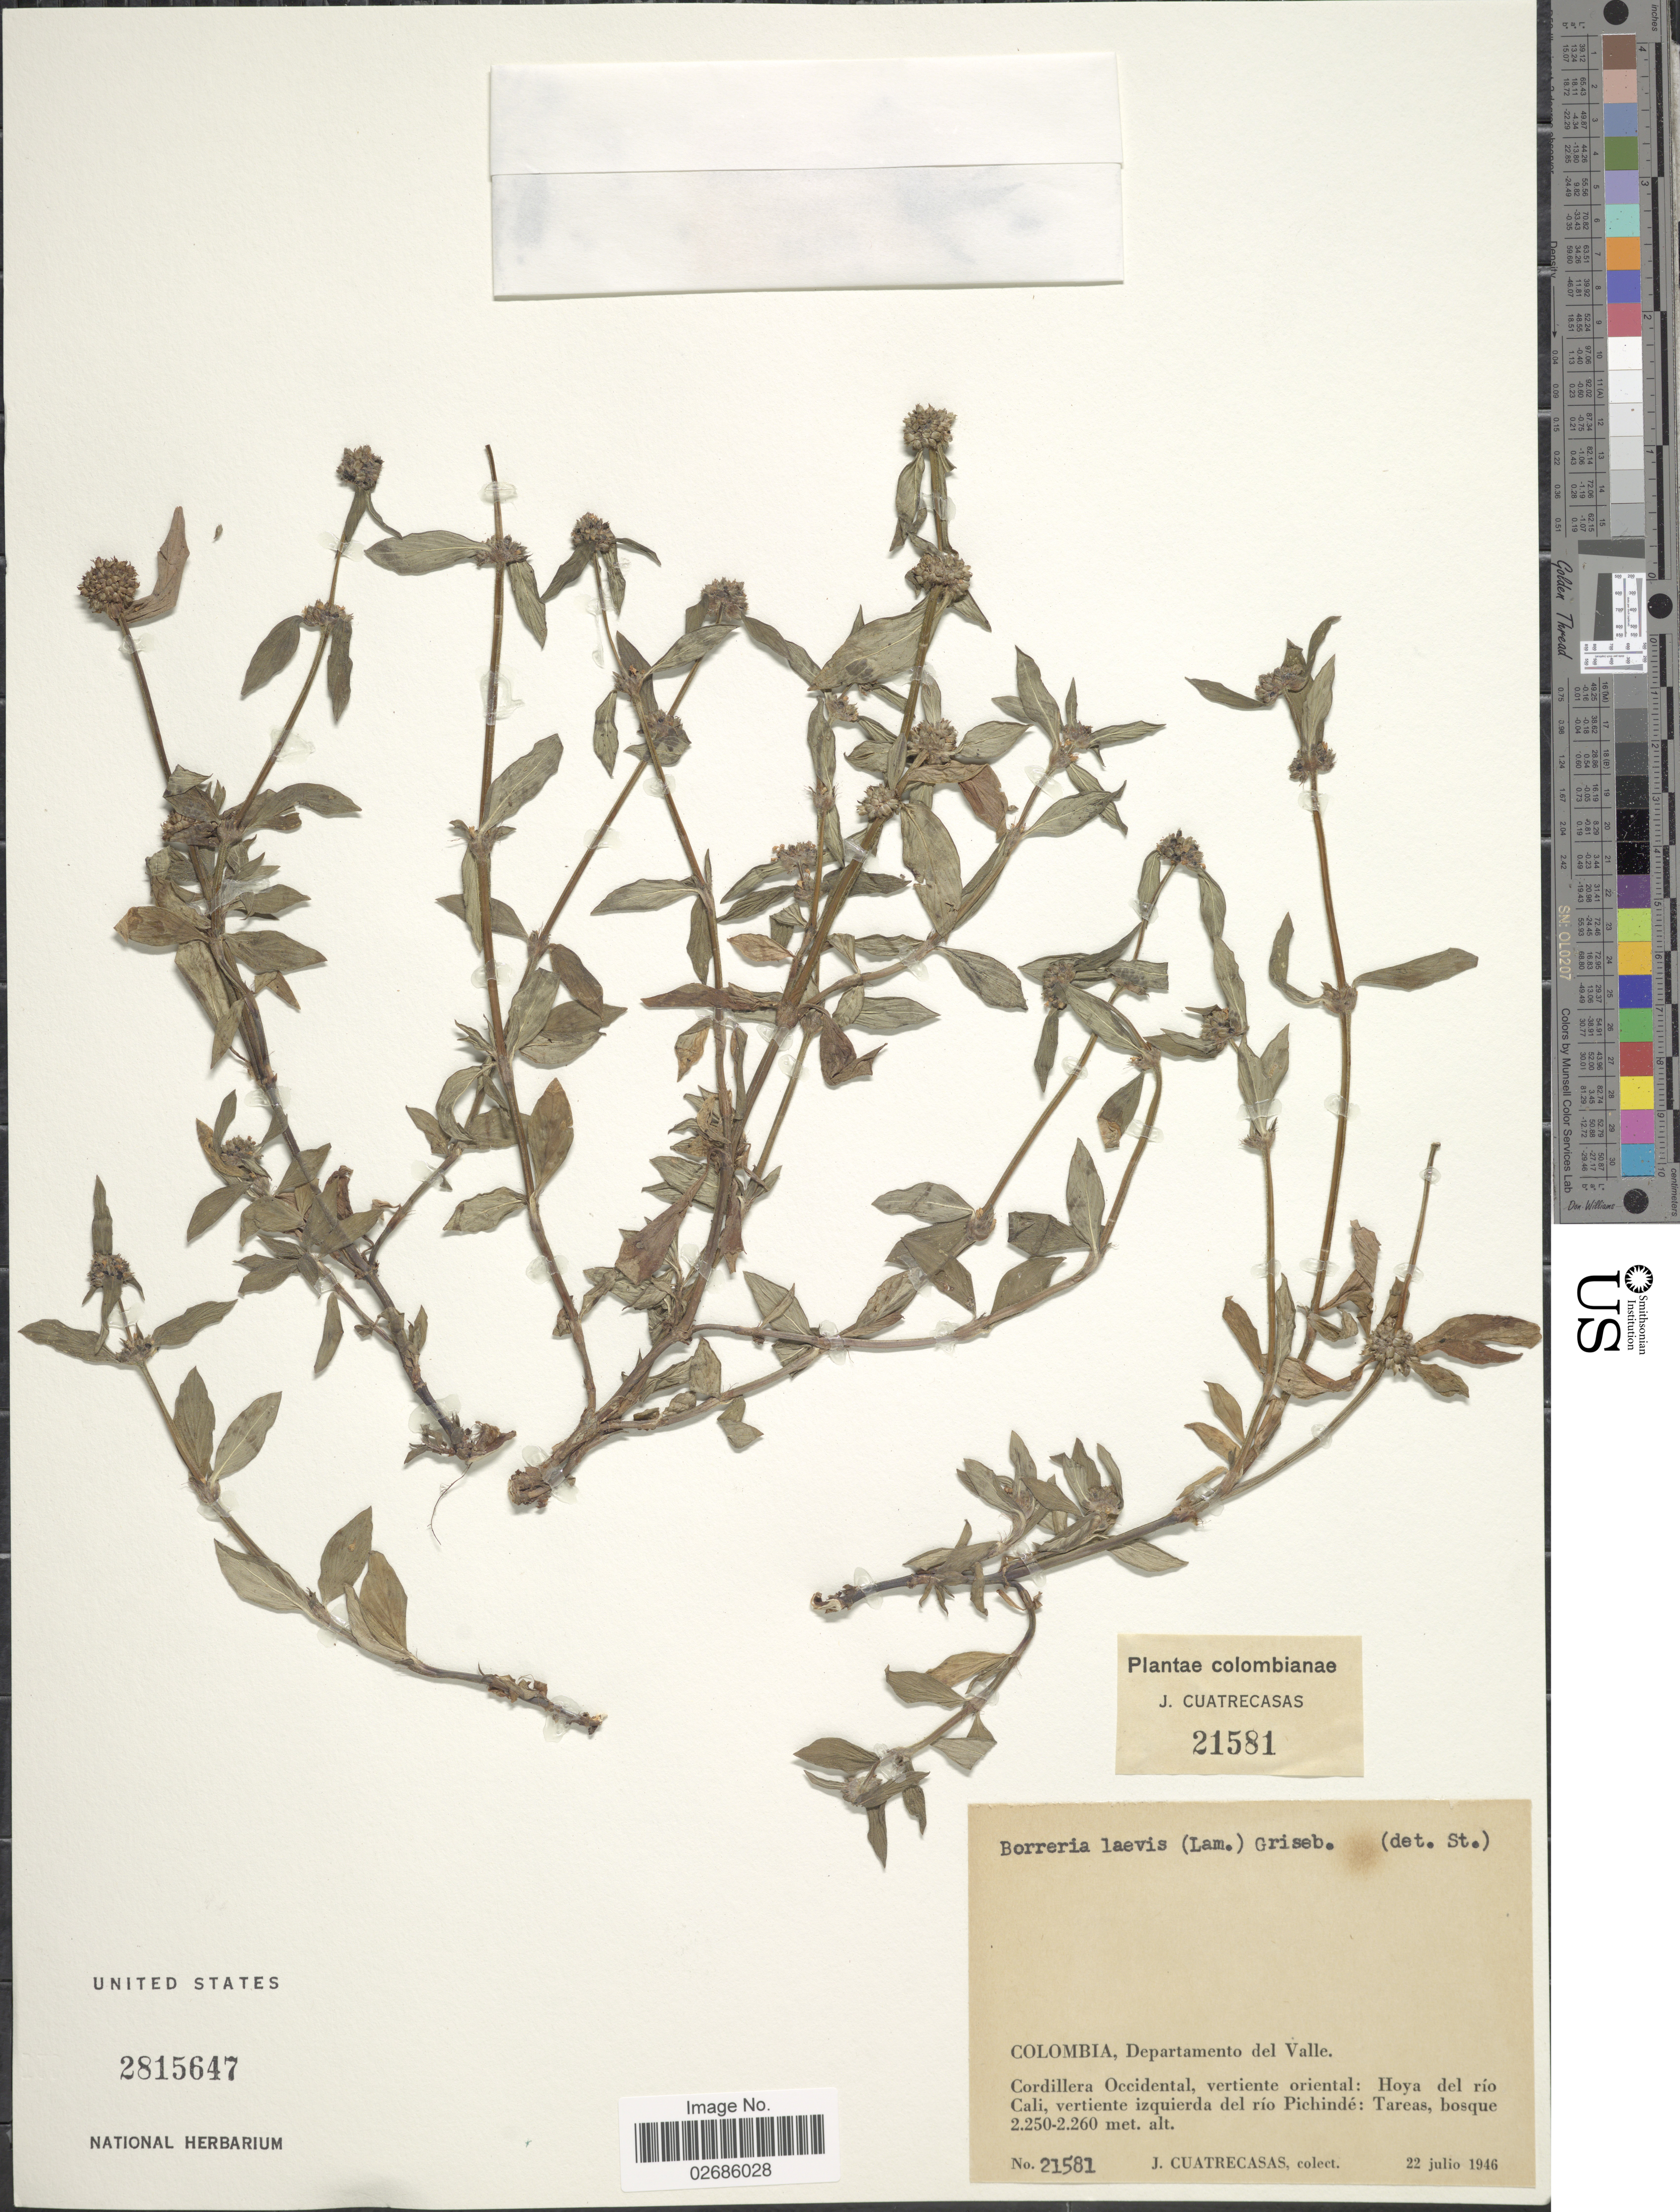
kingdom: Plantae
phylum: Tracheophyta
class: Magnoliopsida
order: Gentianales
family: Rubiaceae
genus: Borreria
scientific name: Borreria assurgens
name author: (Ruiz & Pav.) Griseb.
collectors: J. Cuatrecasas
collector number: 21581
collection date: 1946-07-22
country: Colombia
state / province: Valle del Cauca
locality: Departamento del Valle. Cordillera Occidental, vertiente oriental: Hoya del río Cali, vertiente izquierda del río Pichindé: Tareas, bosque.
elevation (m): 2250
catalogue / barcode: US 2815647